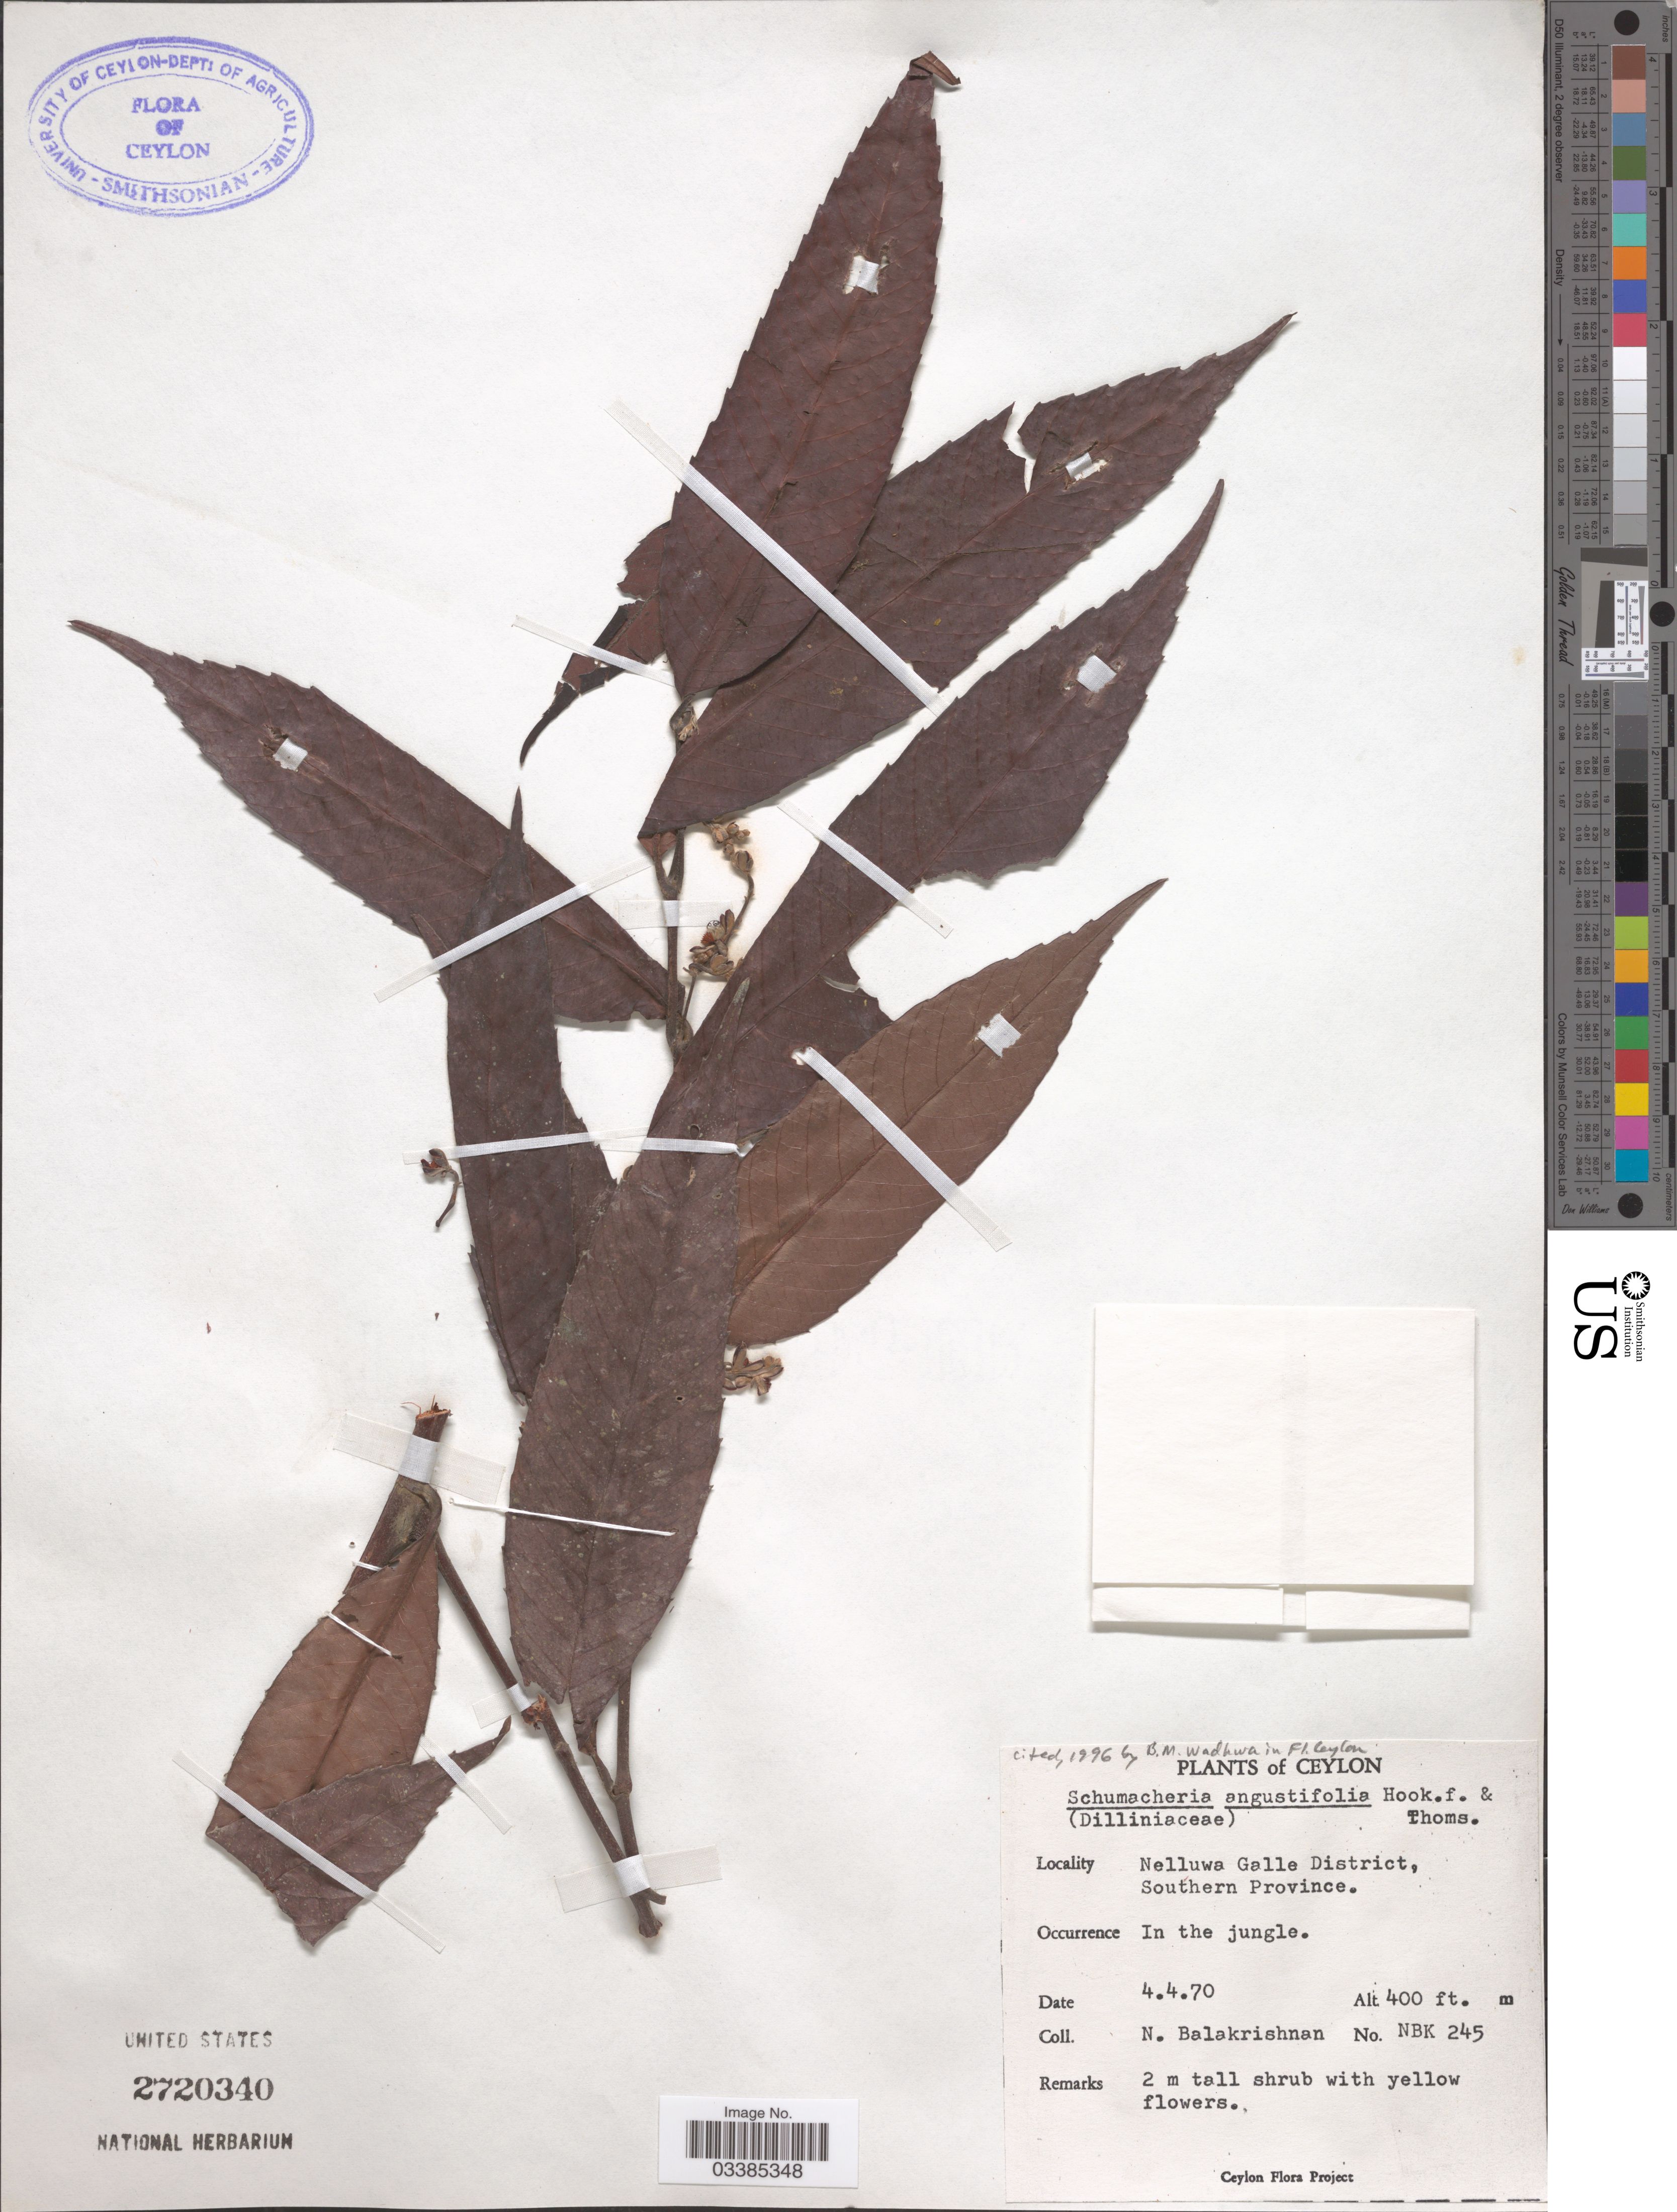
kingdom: Plantae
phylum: Tracheophyta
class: Magnoliopsida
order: Dilleniales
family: Dilleniaceae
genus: Schumacheria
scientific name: Schumacheria angustifolia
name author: Hook. f. & Thomson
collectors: N. Balakrishnan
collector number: NBK 245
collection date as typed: Transcribed d/m/y: 4/4/70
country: Sri Lanka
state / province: Southern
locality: Ceylon. Nelluwa Galle District.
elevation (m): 122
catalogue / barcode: US 2720340